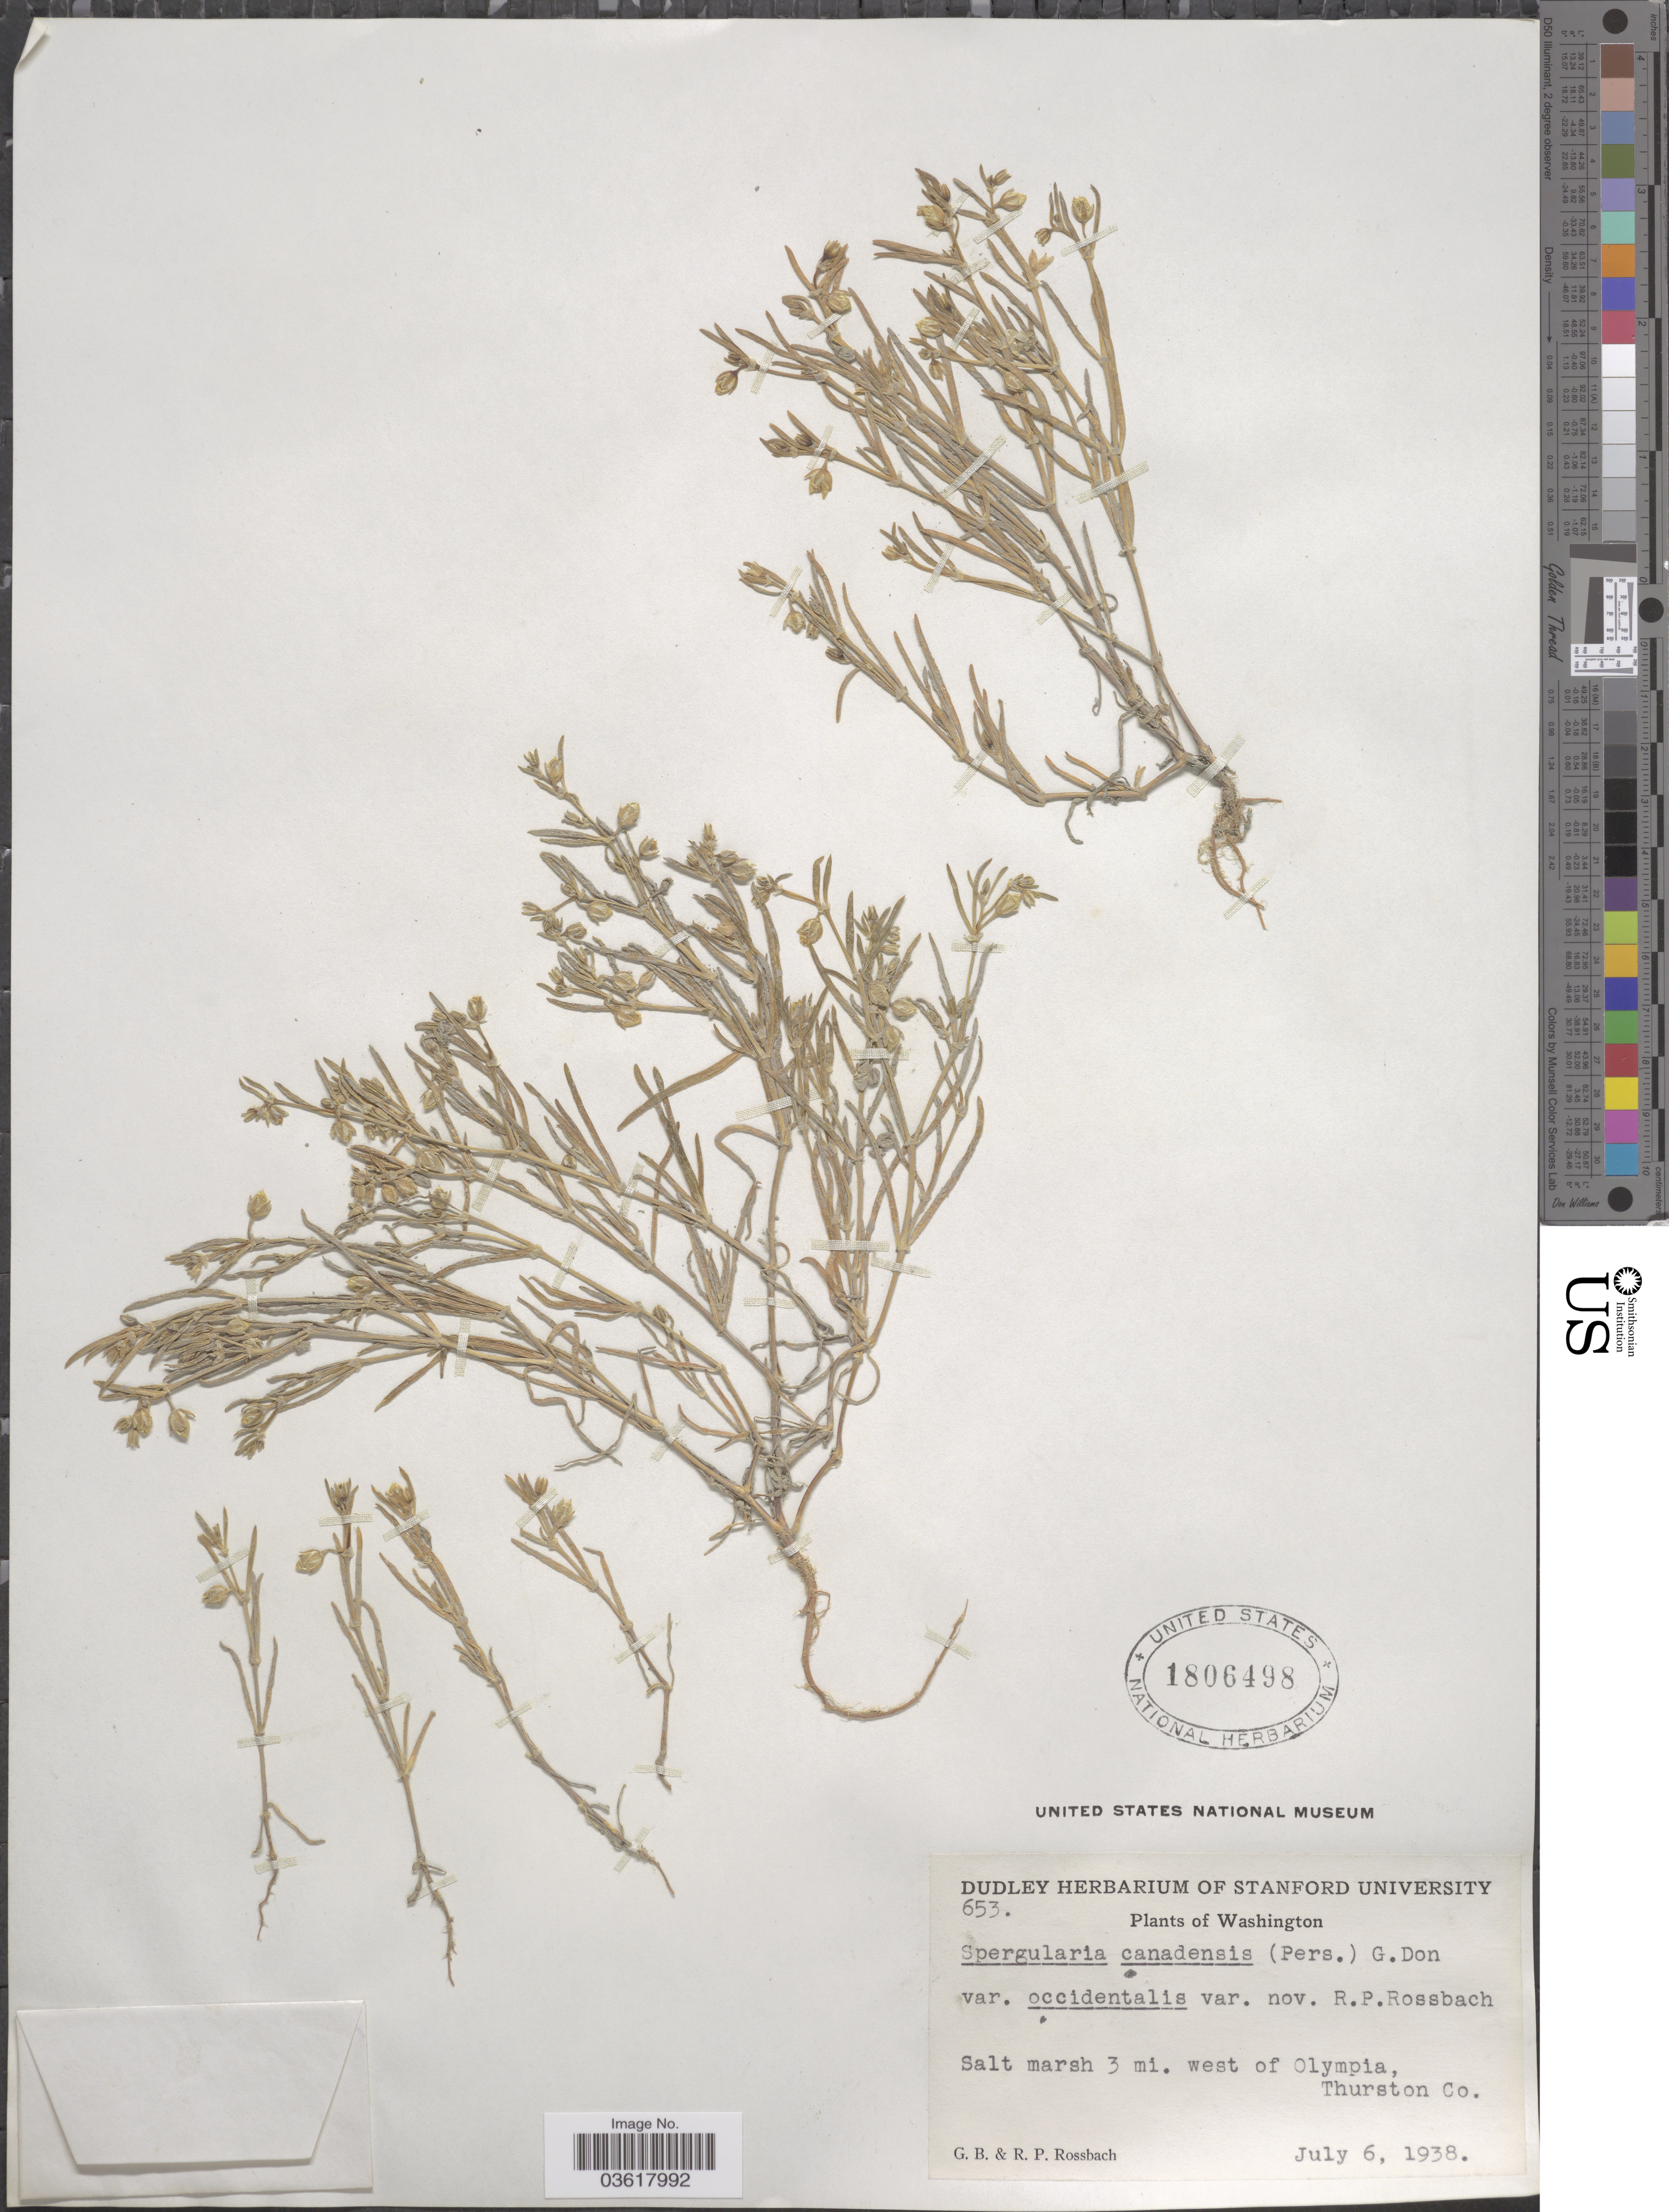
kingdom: Plantae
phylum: Tracheophyta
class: Magnoliopsida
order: Caryophyllales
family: Caryophyllaceae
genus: Spergularia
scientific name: Spergularia canadensis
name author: (Pers.) G. Don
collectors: G. Rossbach & R. P. Rossbach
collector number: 653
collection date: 1938-07-06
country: United States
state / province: Washington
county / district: Thurston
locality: Salt marsh 3 mi. west of Olympia, Thurston Co.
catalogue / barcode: US 1806498